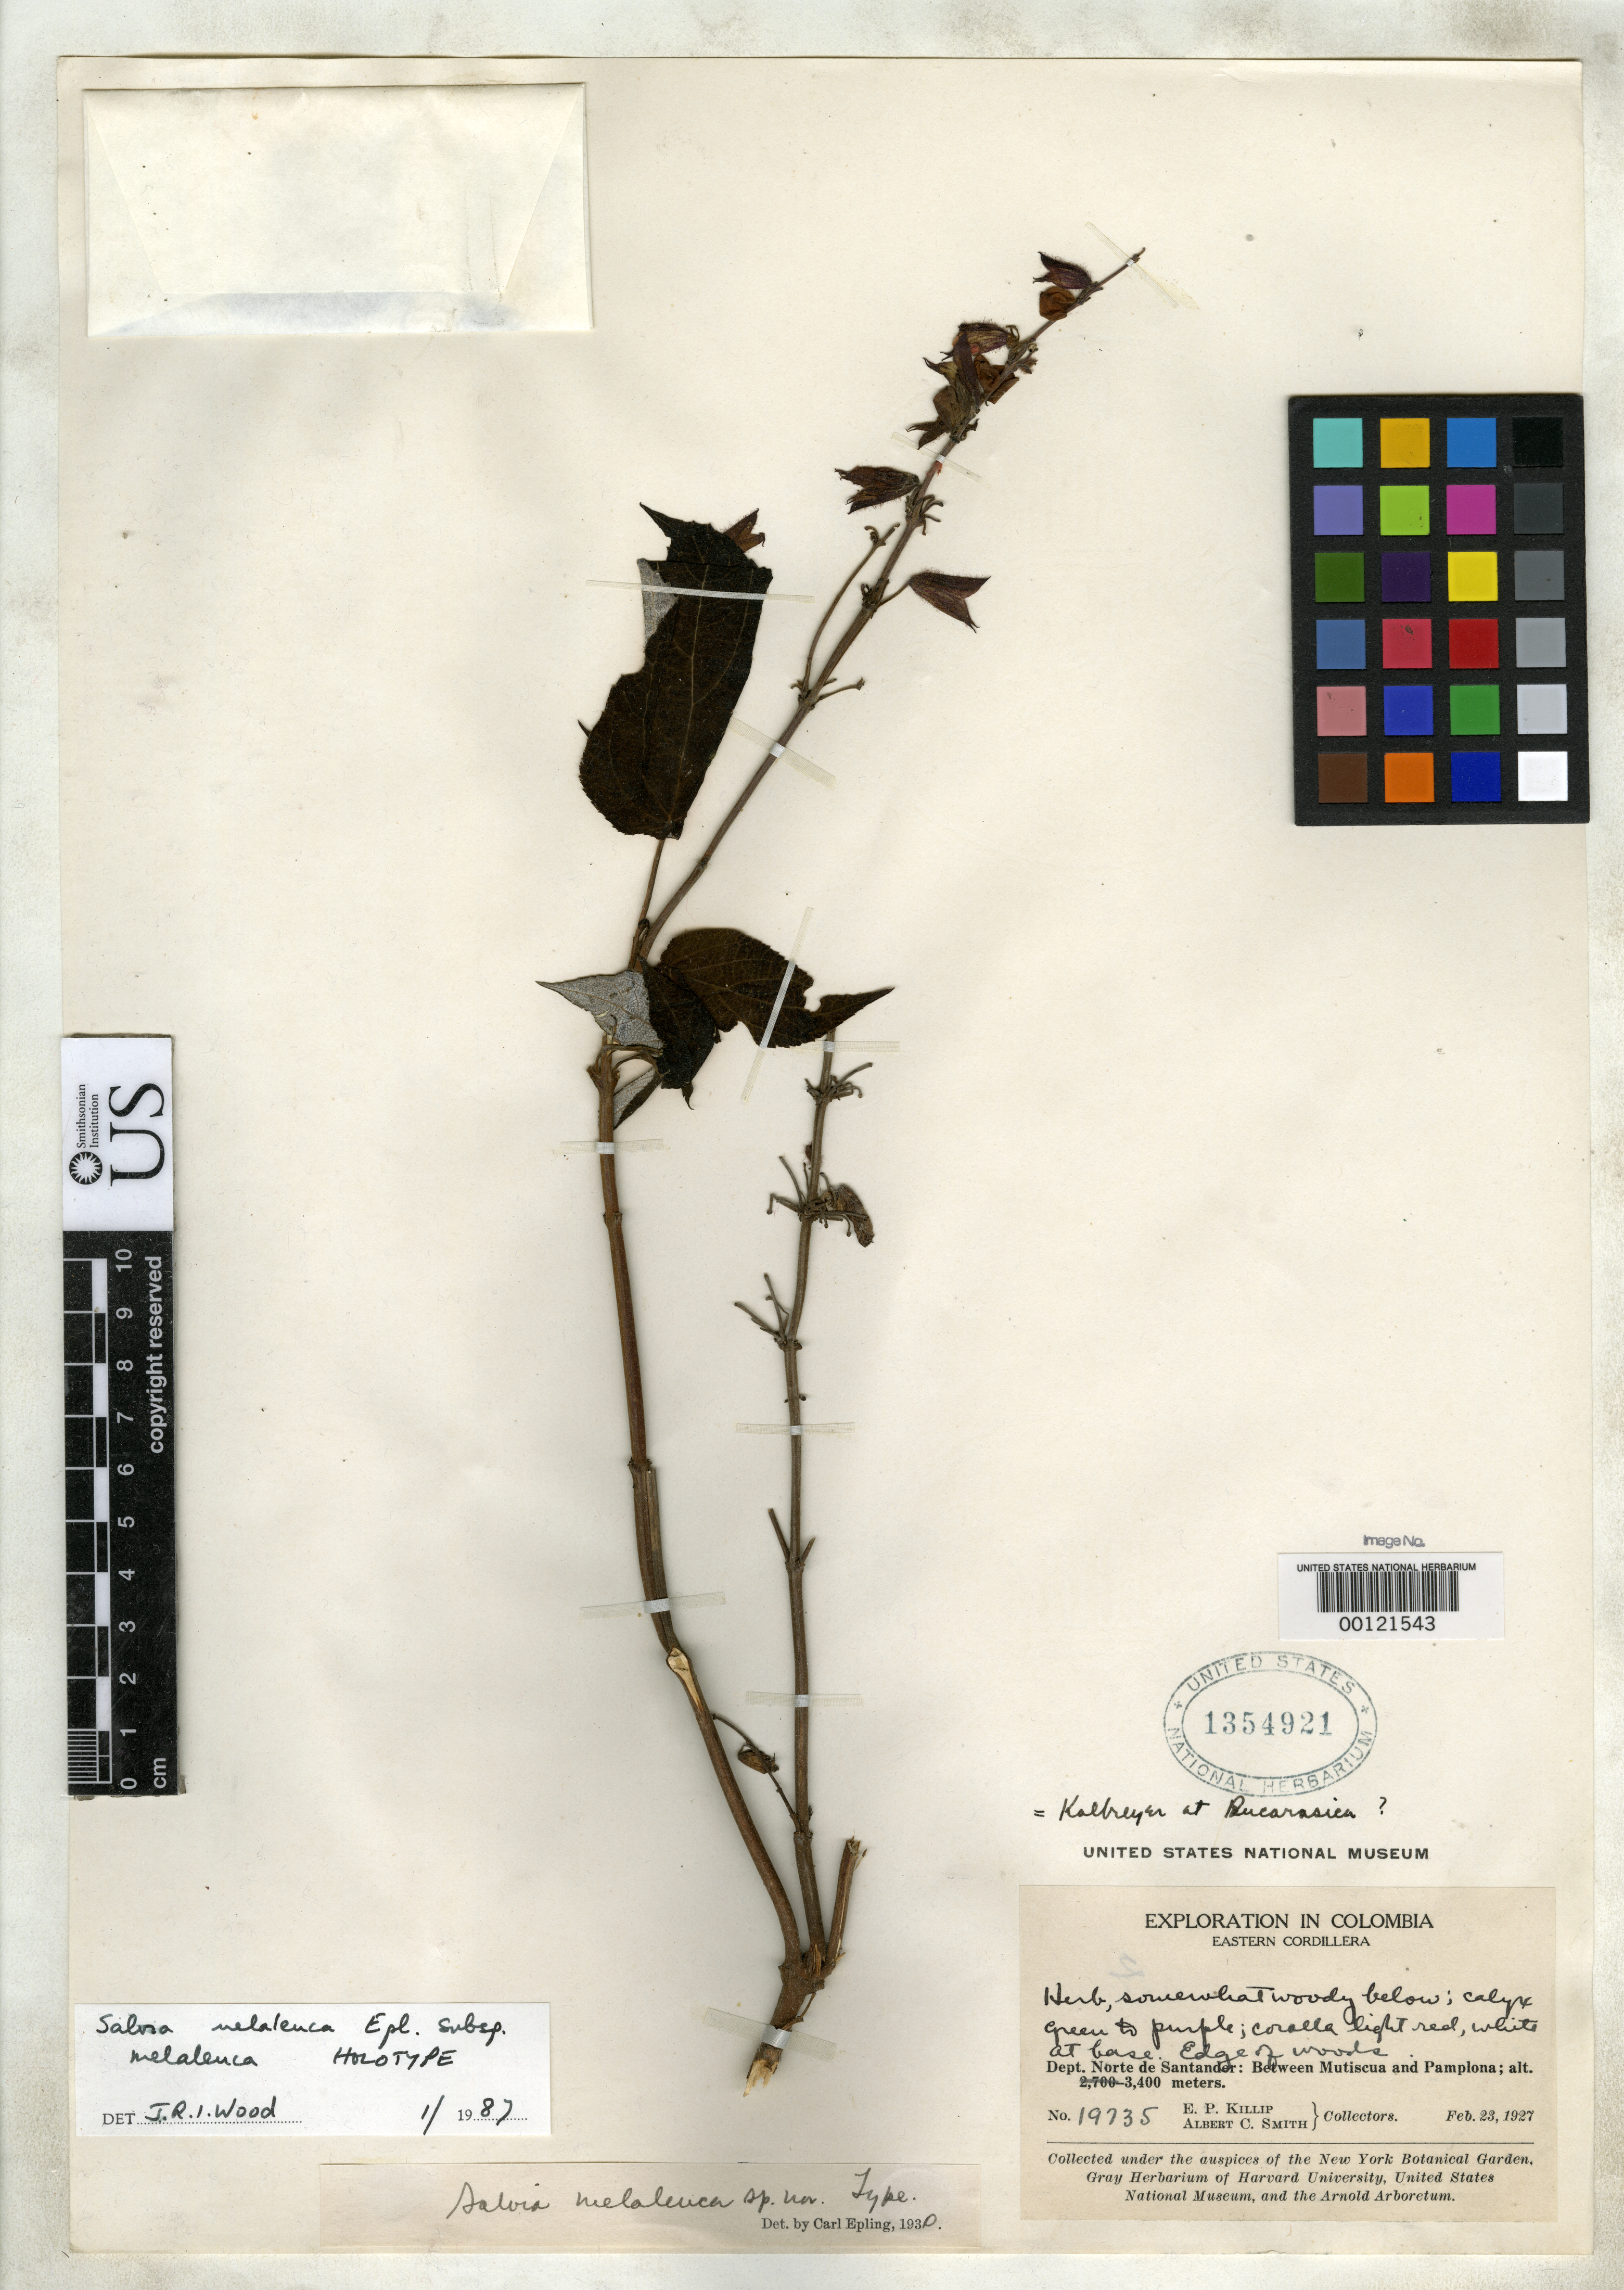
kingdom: Plantae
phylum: Tracheophyta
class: Magnoliopsida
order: Lamiales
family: Lamiaceae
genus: Salvia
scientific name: Salvia melaleuca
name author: Epling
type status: Holotype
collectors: E. P. Killip & A. C. Smith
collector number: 19735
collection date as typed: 23 Feb 1927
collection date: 1927-02-23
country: Colombia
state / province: Norte de Santander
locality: Between Mutiscua & Pamplona.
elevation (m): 3400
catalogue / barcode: US 1354921